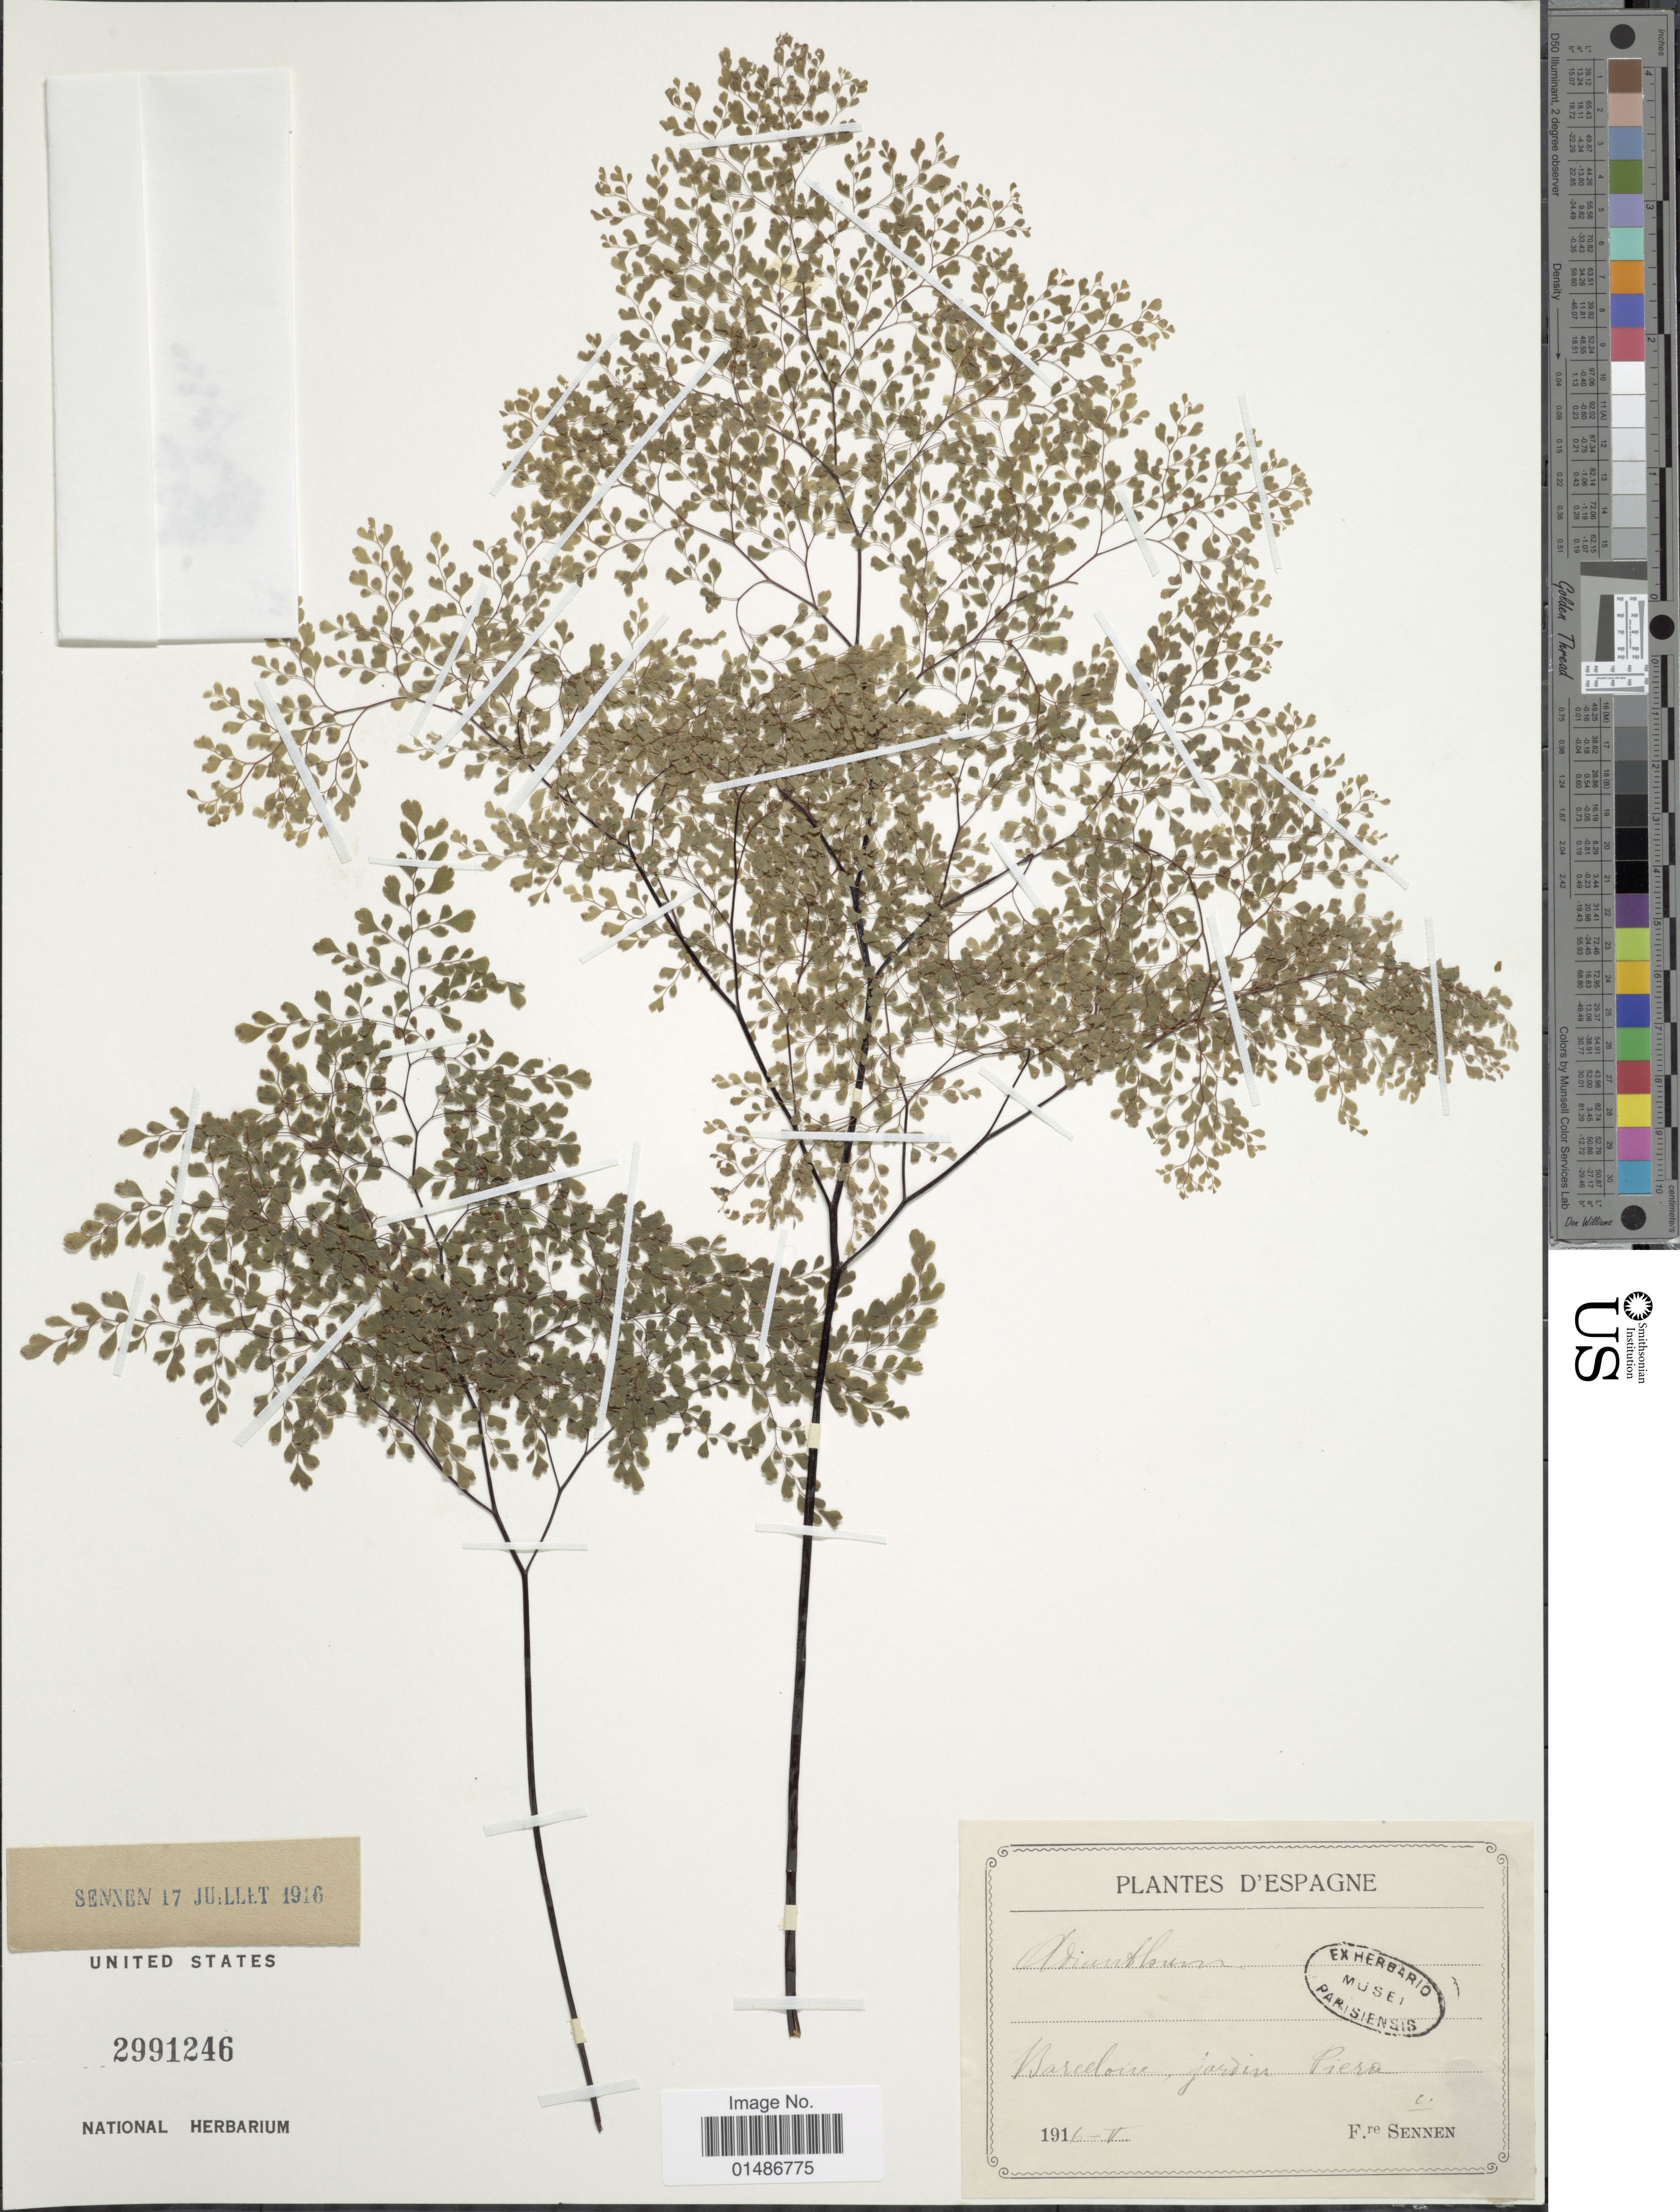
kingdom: Plantae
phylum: Tracheophyta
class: Polypodiopsida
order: Polypodiales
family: Pteridaceae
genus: Adiantum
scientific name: Adiantum sp.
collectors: E. Sennen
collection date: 1916-05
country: Spain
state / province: Catalunya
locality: Barcelone, jardin Piero.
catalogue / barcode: US 2991246